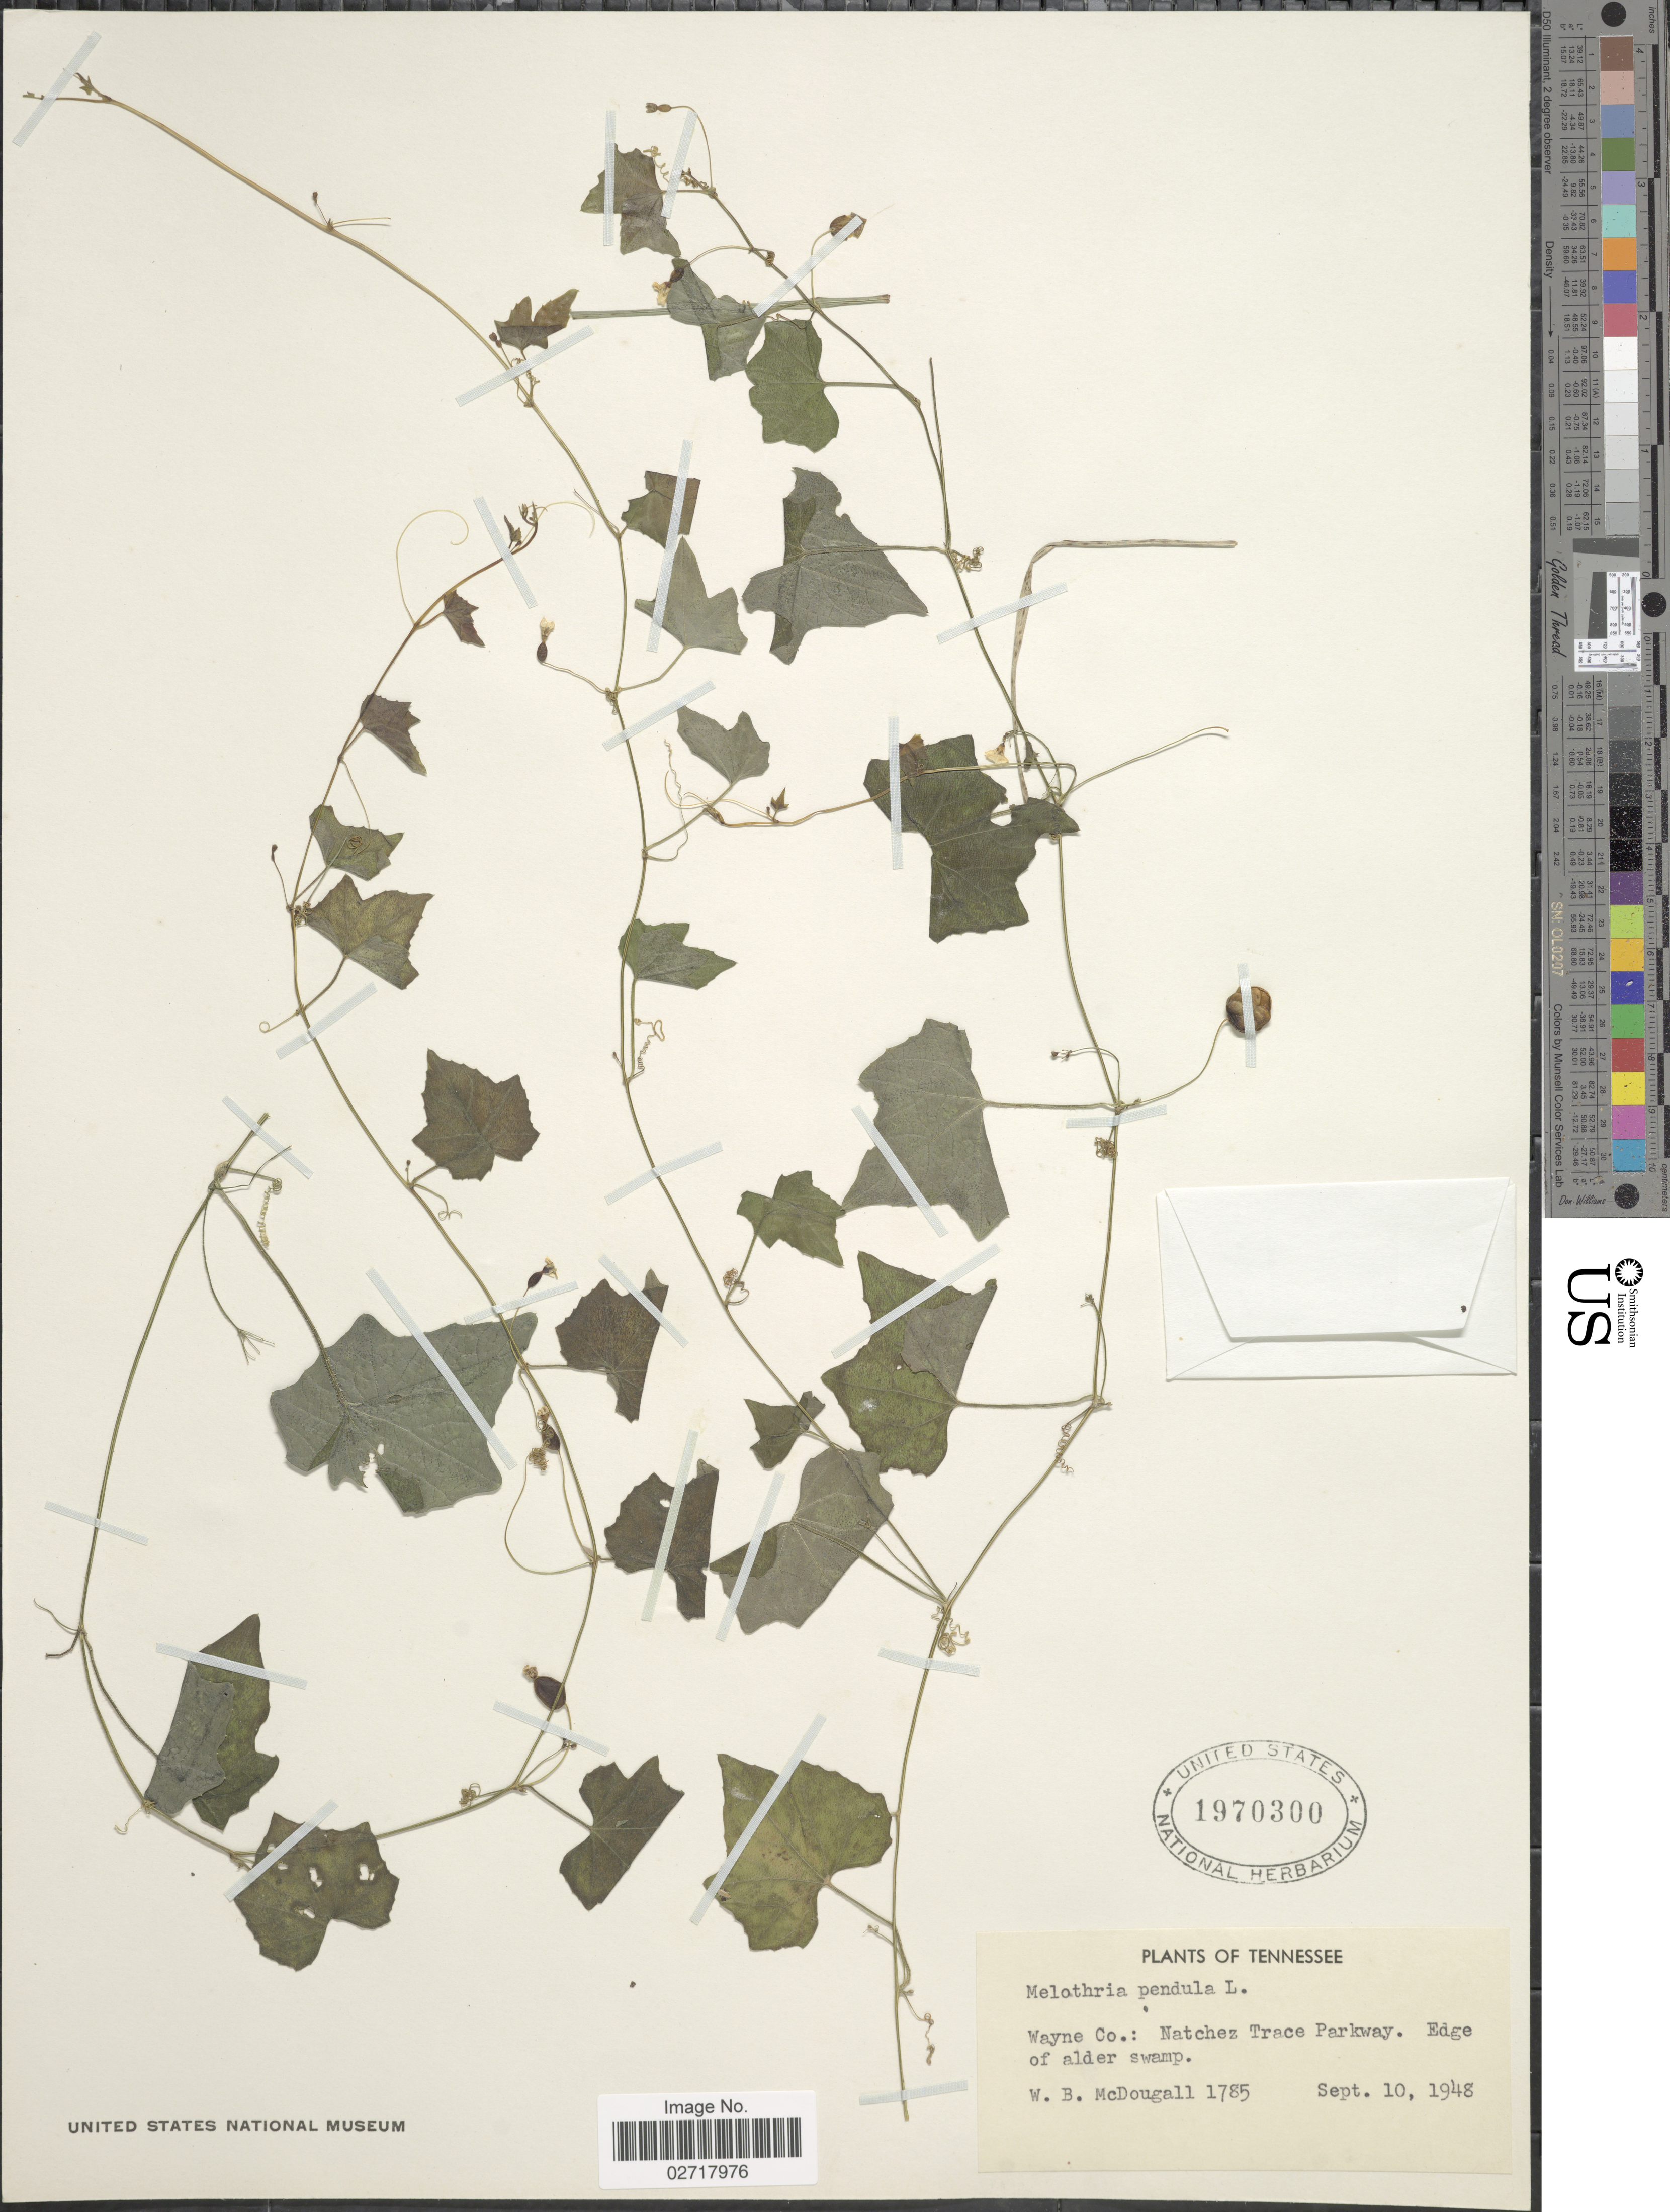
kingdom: Plantae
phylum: Tracheophyta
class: Magnoliopsida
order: Cucurbitales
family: Cucurbitaceae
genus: Melothria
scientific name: Melothria pendula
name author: L.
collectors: W. B. McDougall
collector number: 1785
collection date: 1948-09-10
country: United States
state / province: Tennessee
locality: Wayne Co.: Natchez Trace Parkway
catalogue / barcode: US 1970300